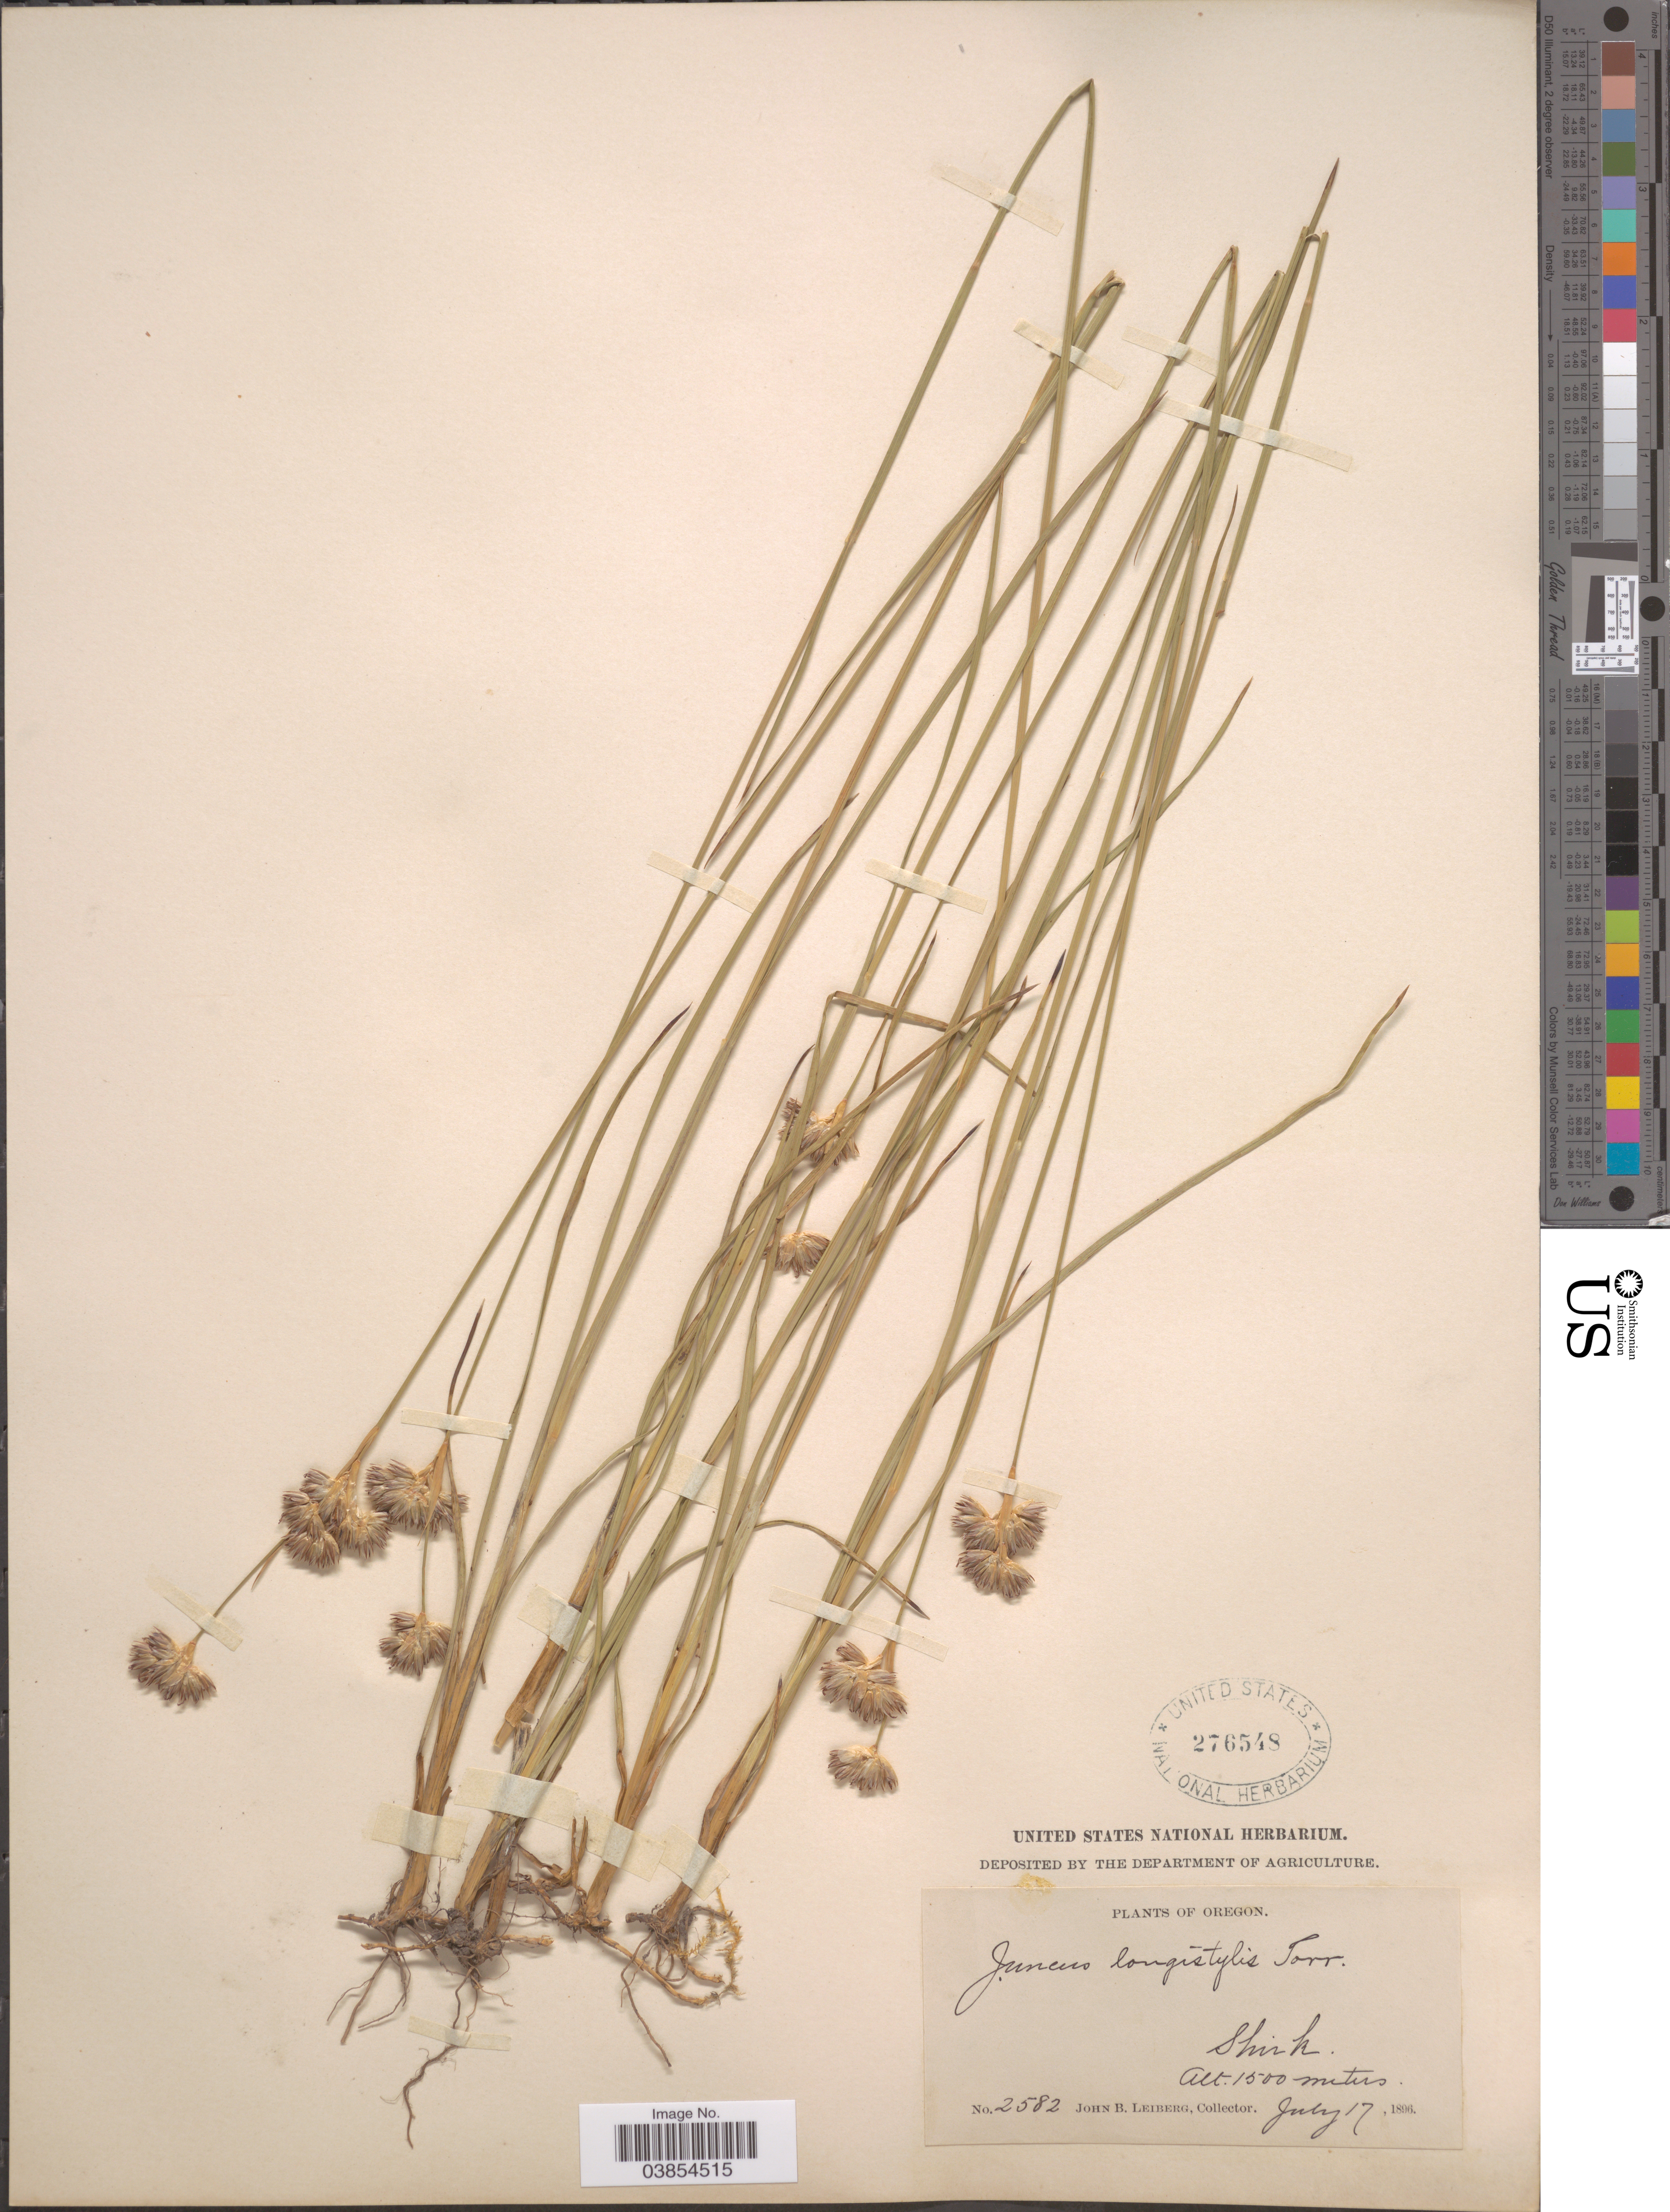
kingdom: Plantae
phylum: Tracheophyta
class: Liliopsida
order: Poales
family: Juncaceae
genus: Juncus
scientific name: Juncus longistylis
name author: Torr.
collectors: J. B. Leiberg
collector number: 2582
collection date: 1896-07-17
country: United States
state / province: Oregon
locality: Shirk.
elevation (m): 1500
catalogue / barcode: US 276548